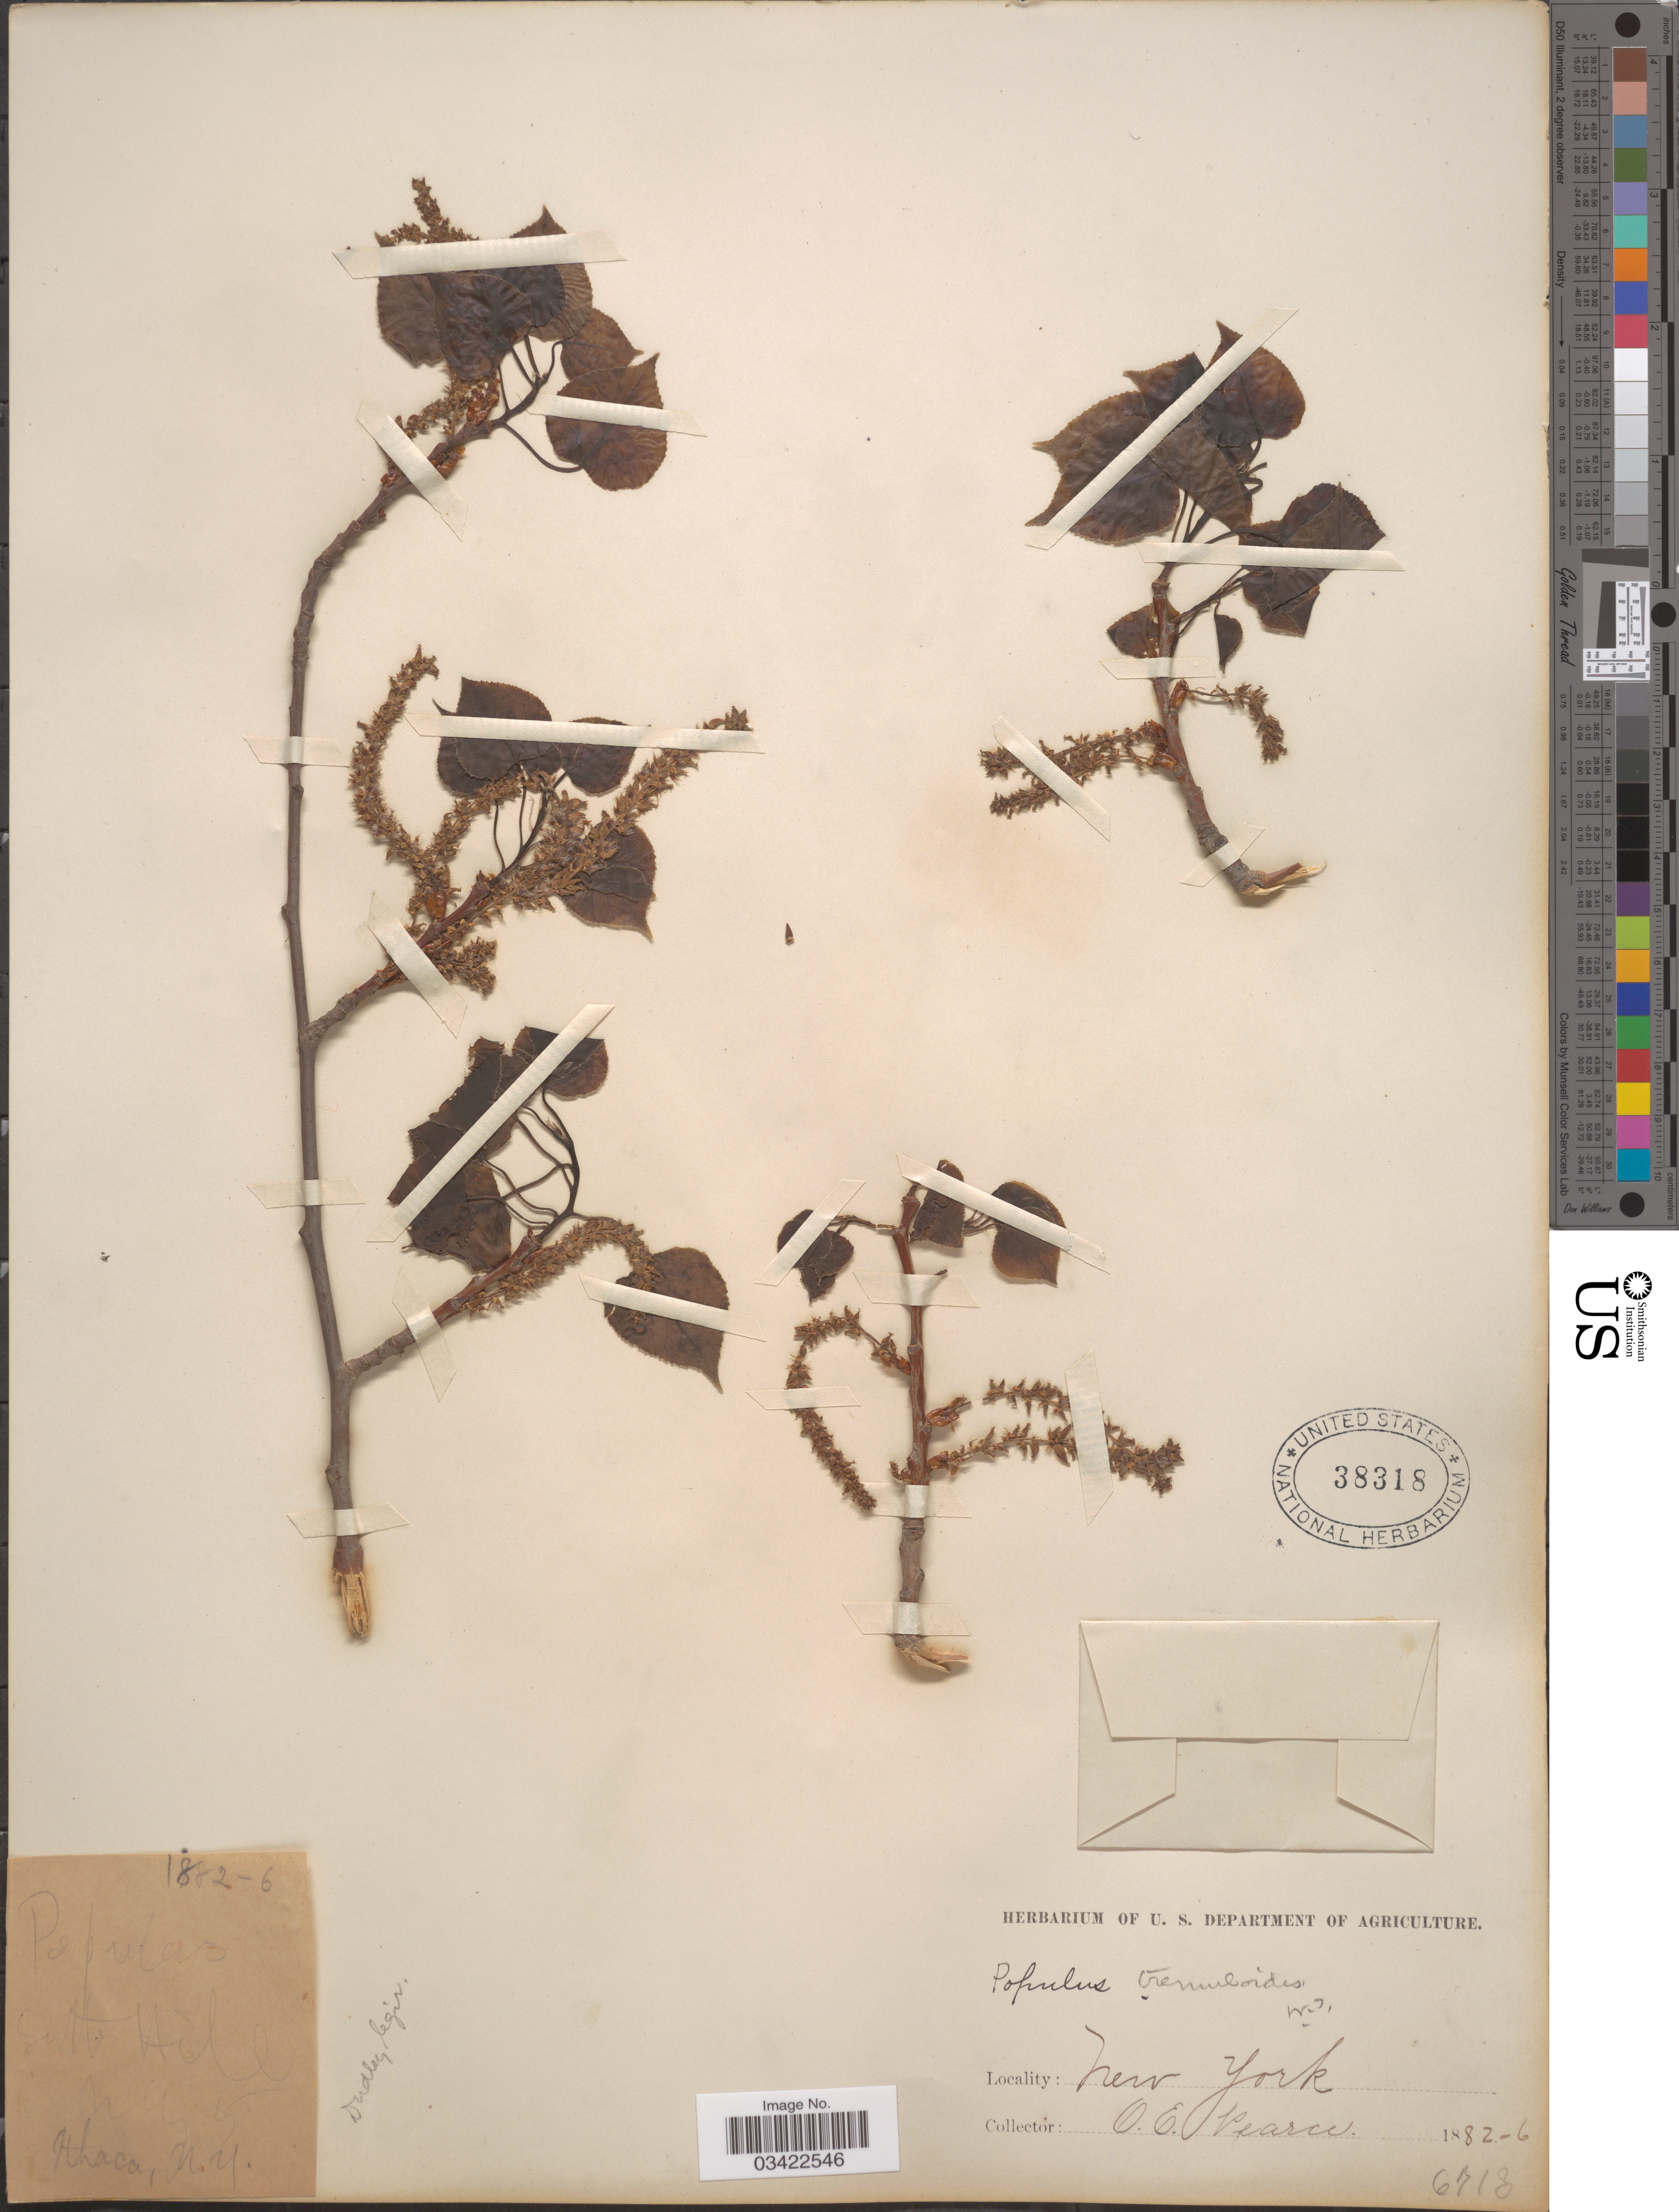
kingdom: Plantae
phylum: Tracheophyta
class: Magnoliopsida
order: Malpighiales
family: Salicaceae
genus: Populus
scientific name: Populus tremuloides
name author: Michx.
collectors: O. E. Pearce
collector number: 6718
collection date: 1882/1886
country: United States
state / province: New York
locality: Ithaca.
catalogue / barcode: US 38318